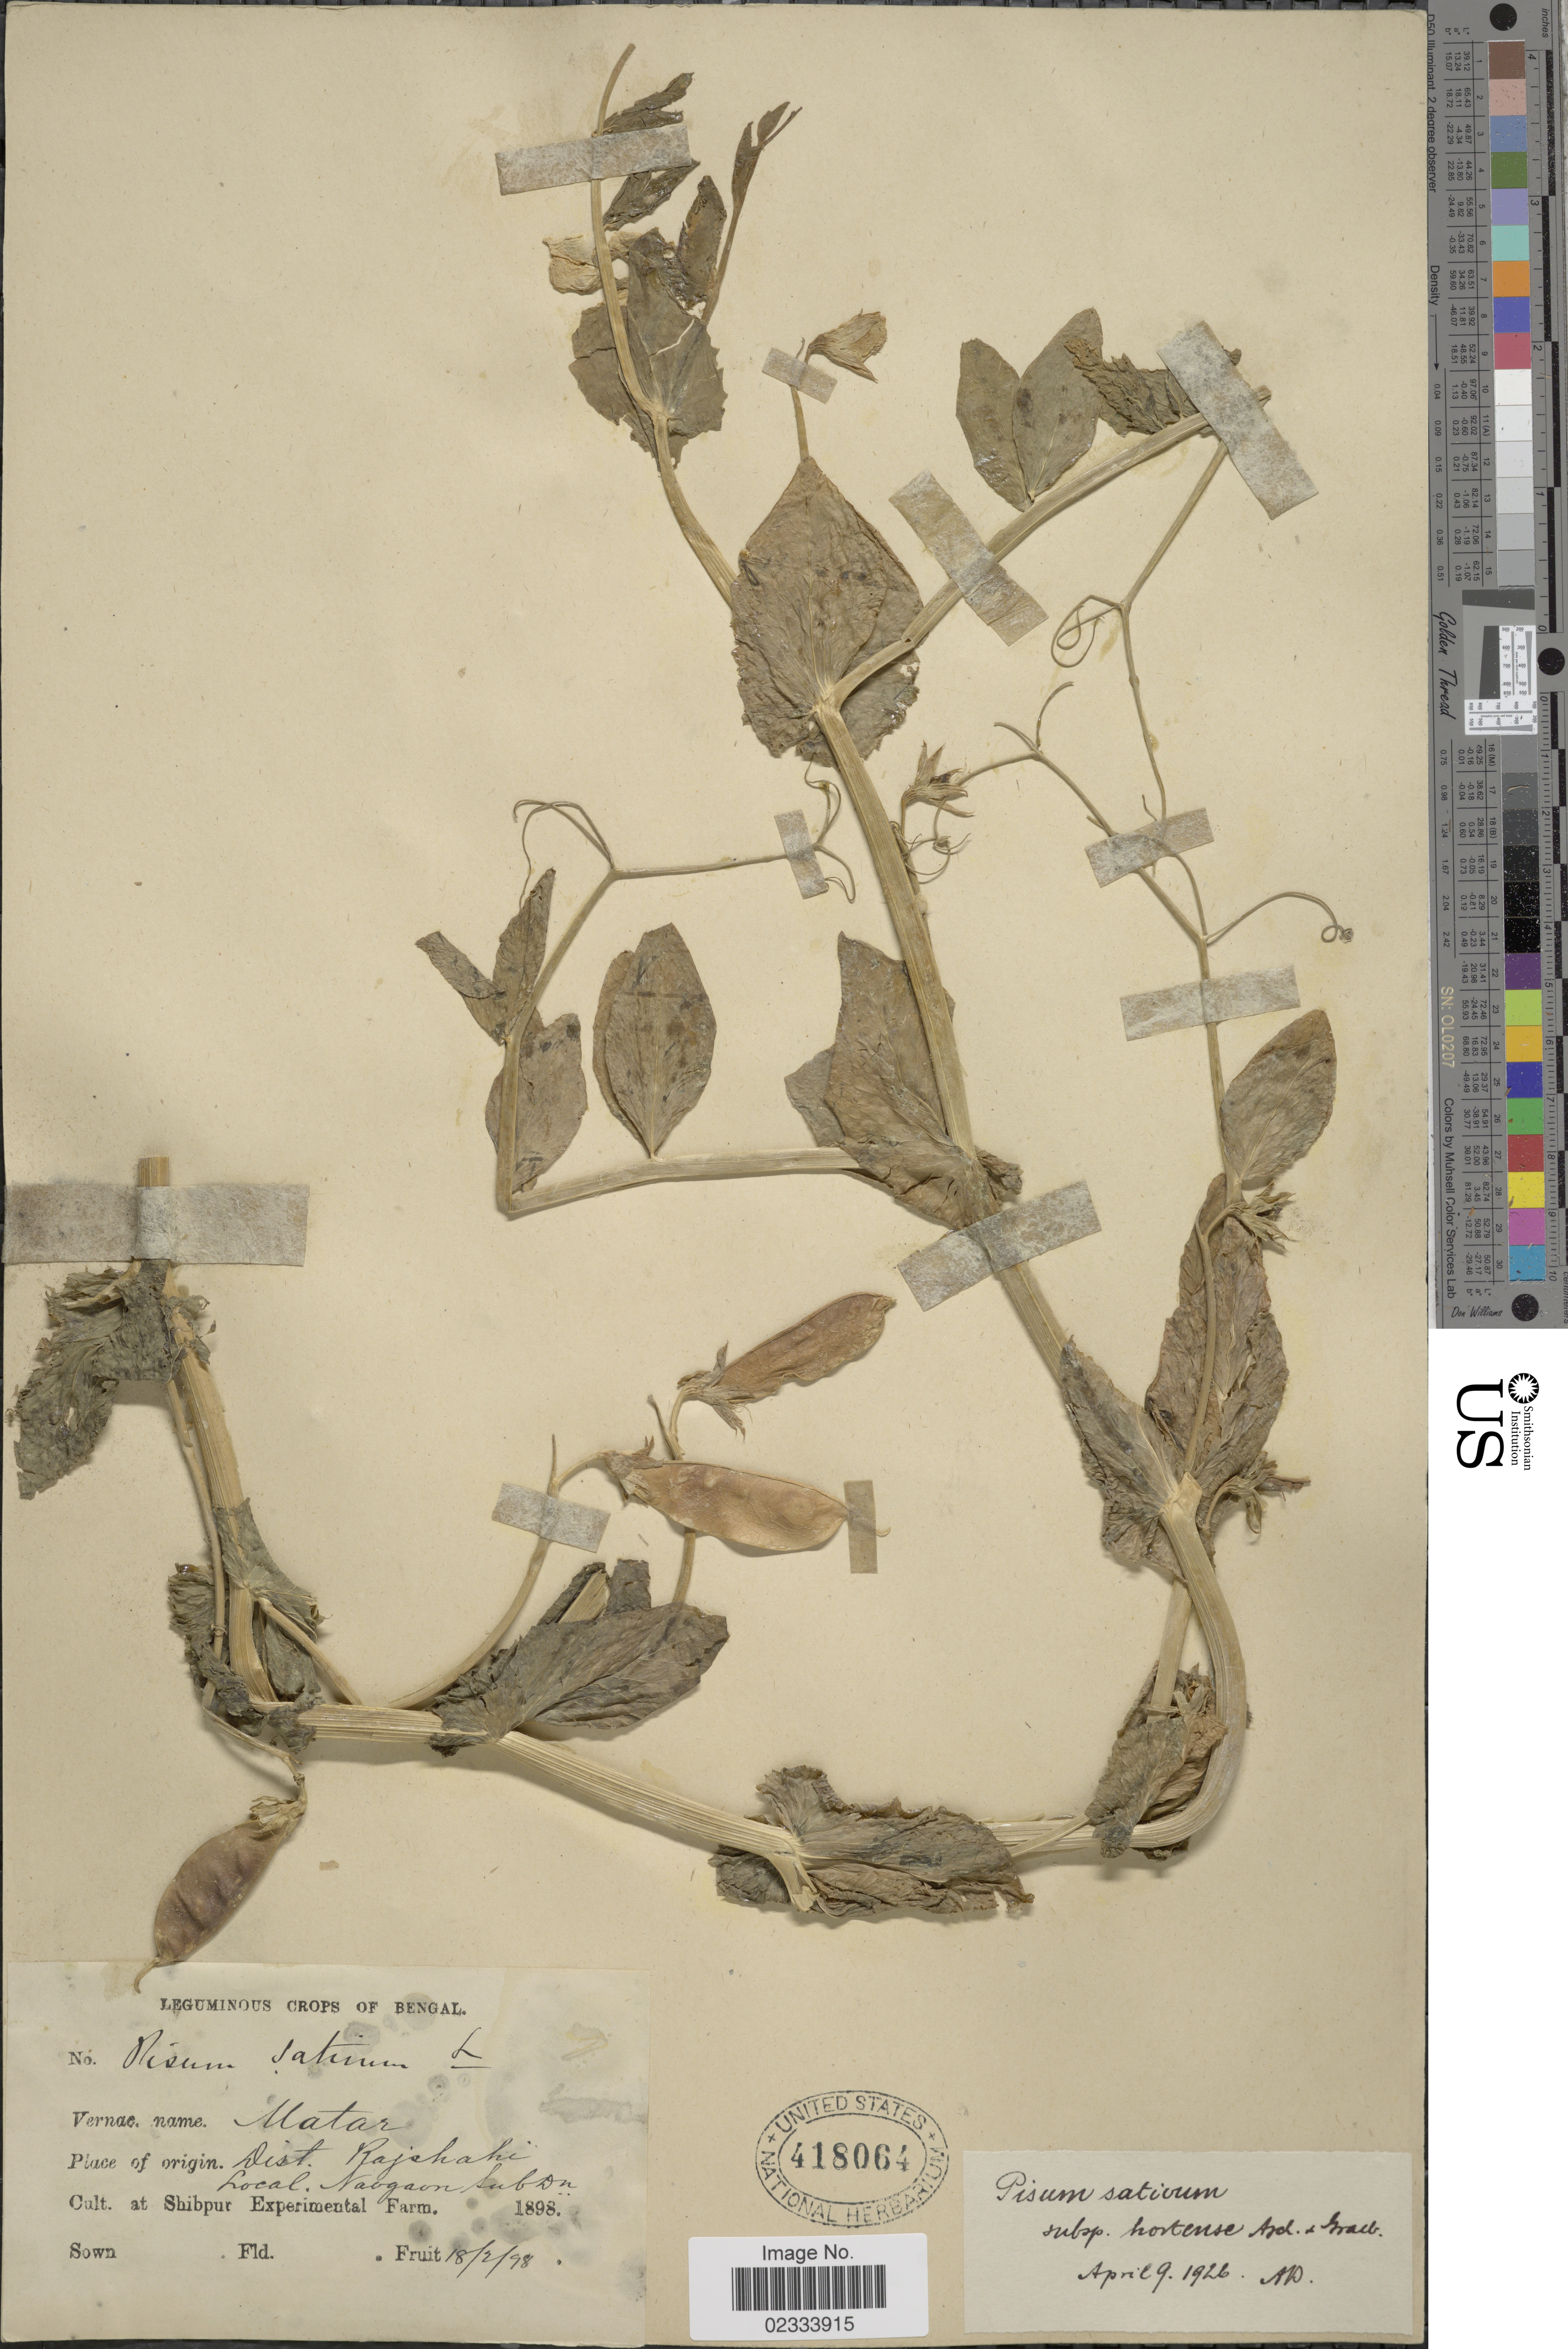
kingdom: Plantae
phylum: Tracheophyta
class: Magnoliopsida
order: Fabales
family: Fabaceae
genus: Pisum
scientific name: Pisum sativum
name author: L.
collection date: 1898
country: India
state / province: West Bengal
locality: Dist Rajshahi. Local. Naogaon Subdn, Shibpur Experimental Farm, Bengal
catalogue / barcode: US 418064